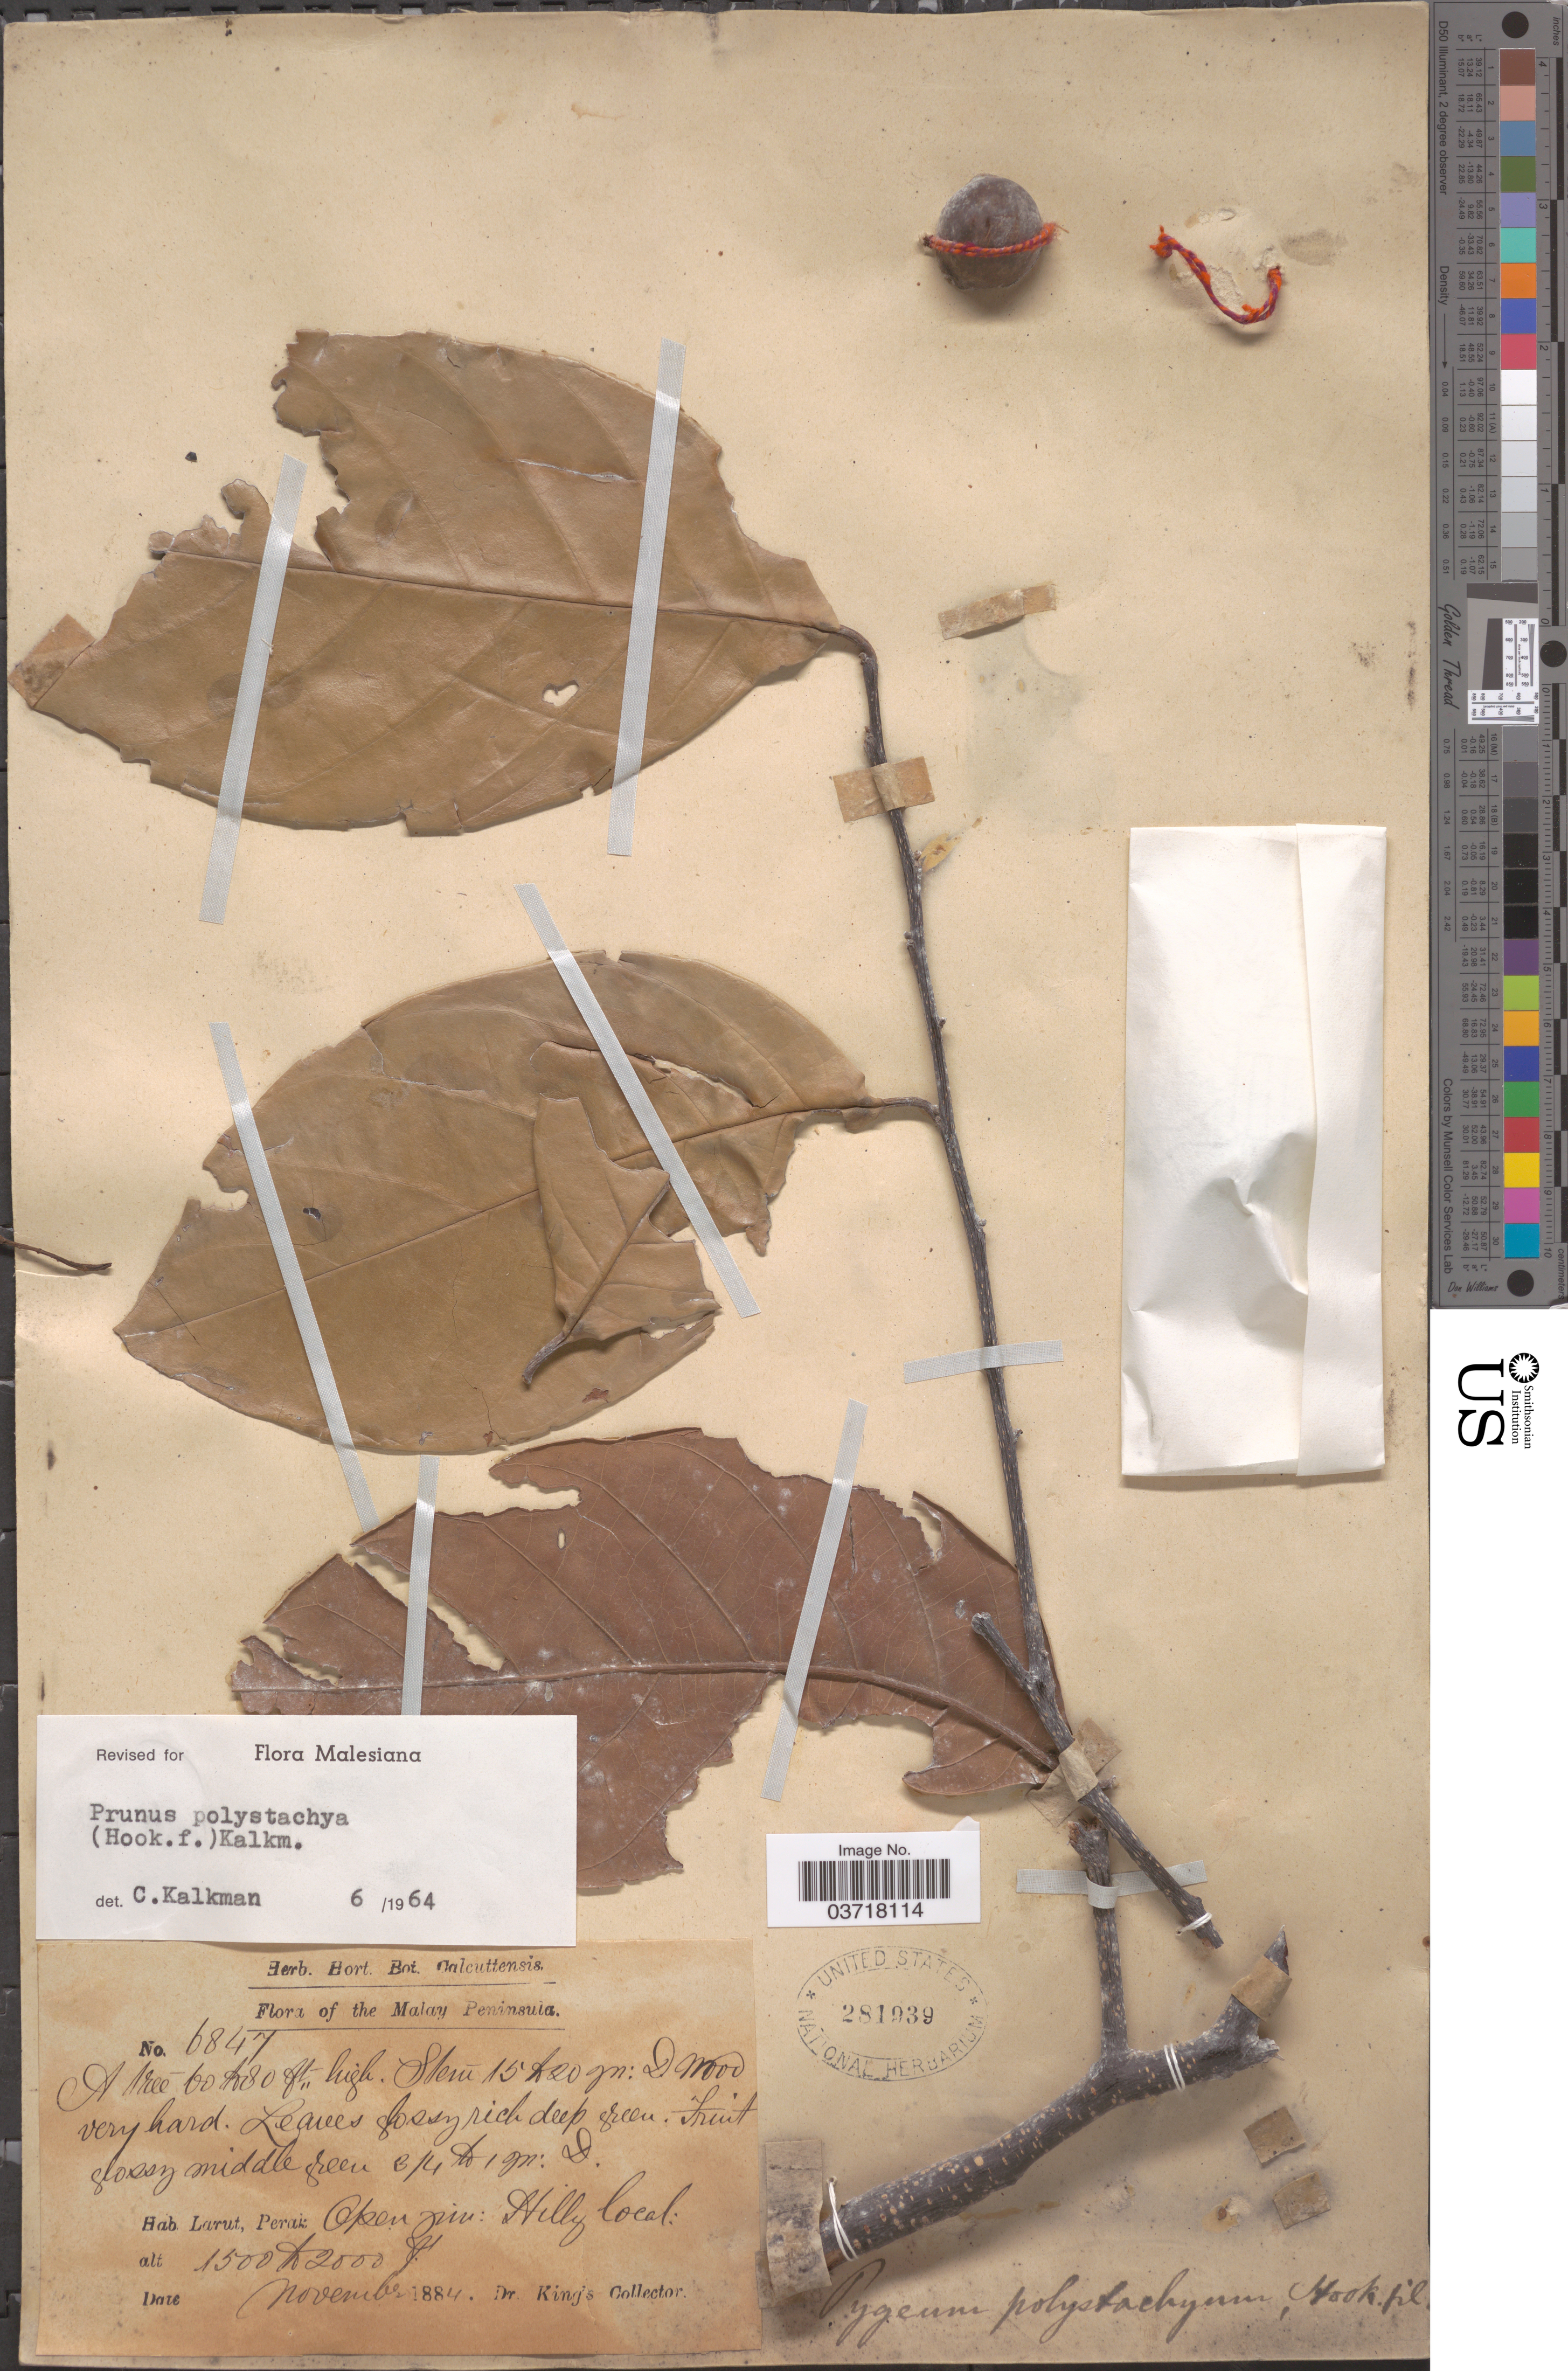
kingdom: Plantae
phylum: Tracheophyta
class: Magnoliopsida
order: Rosales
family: Rosaceae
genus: Prunus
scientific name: Prunus polystachya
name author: (Hook. f.) Kalkman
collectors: Dr. King's collector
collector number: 6847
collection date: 1884-11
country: Malaysia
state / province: Perak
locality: The Malay Peninsula. Larut, Perak.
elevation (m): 457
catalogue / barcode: US 281939